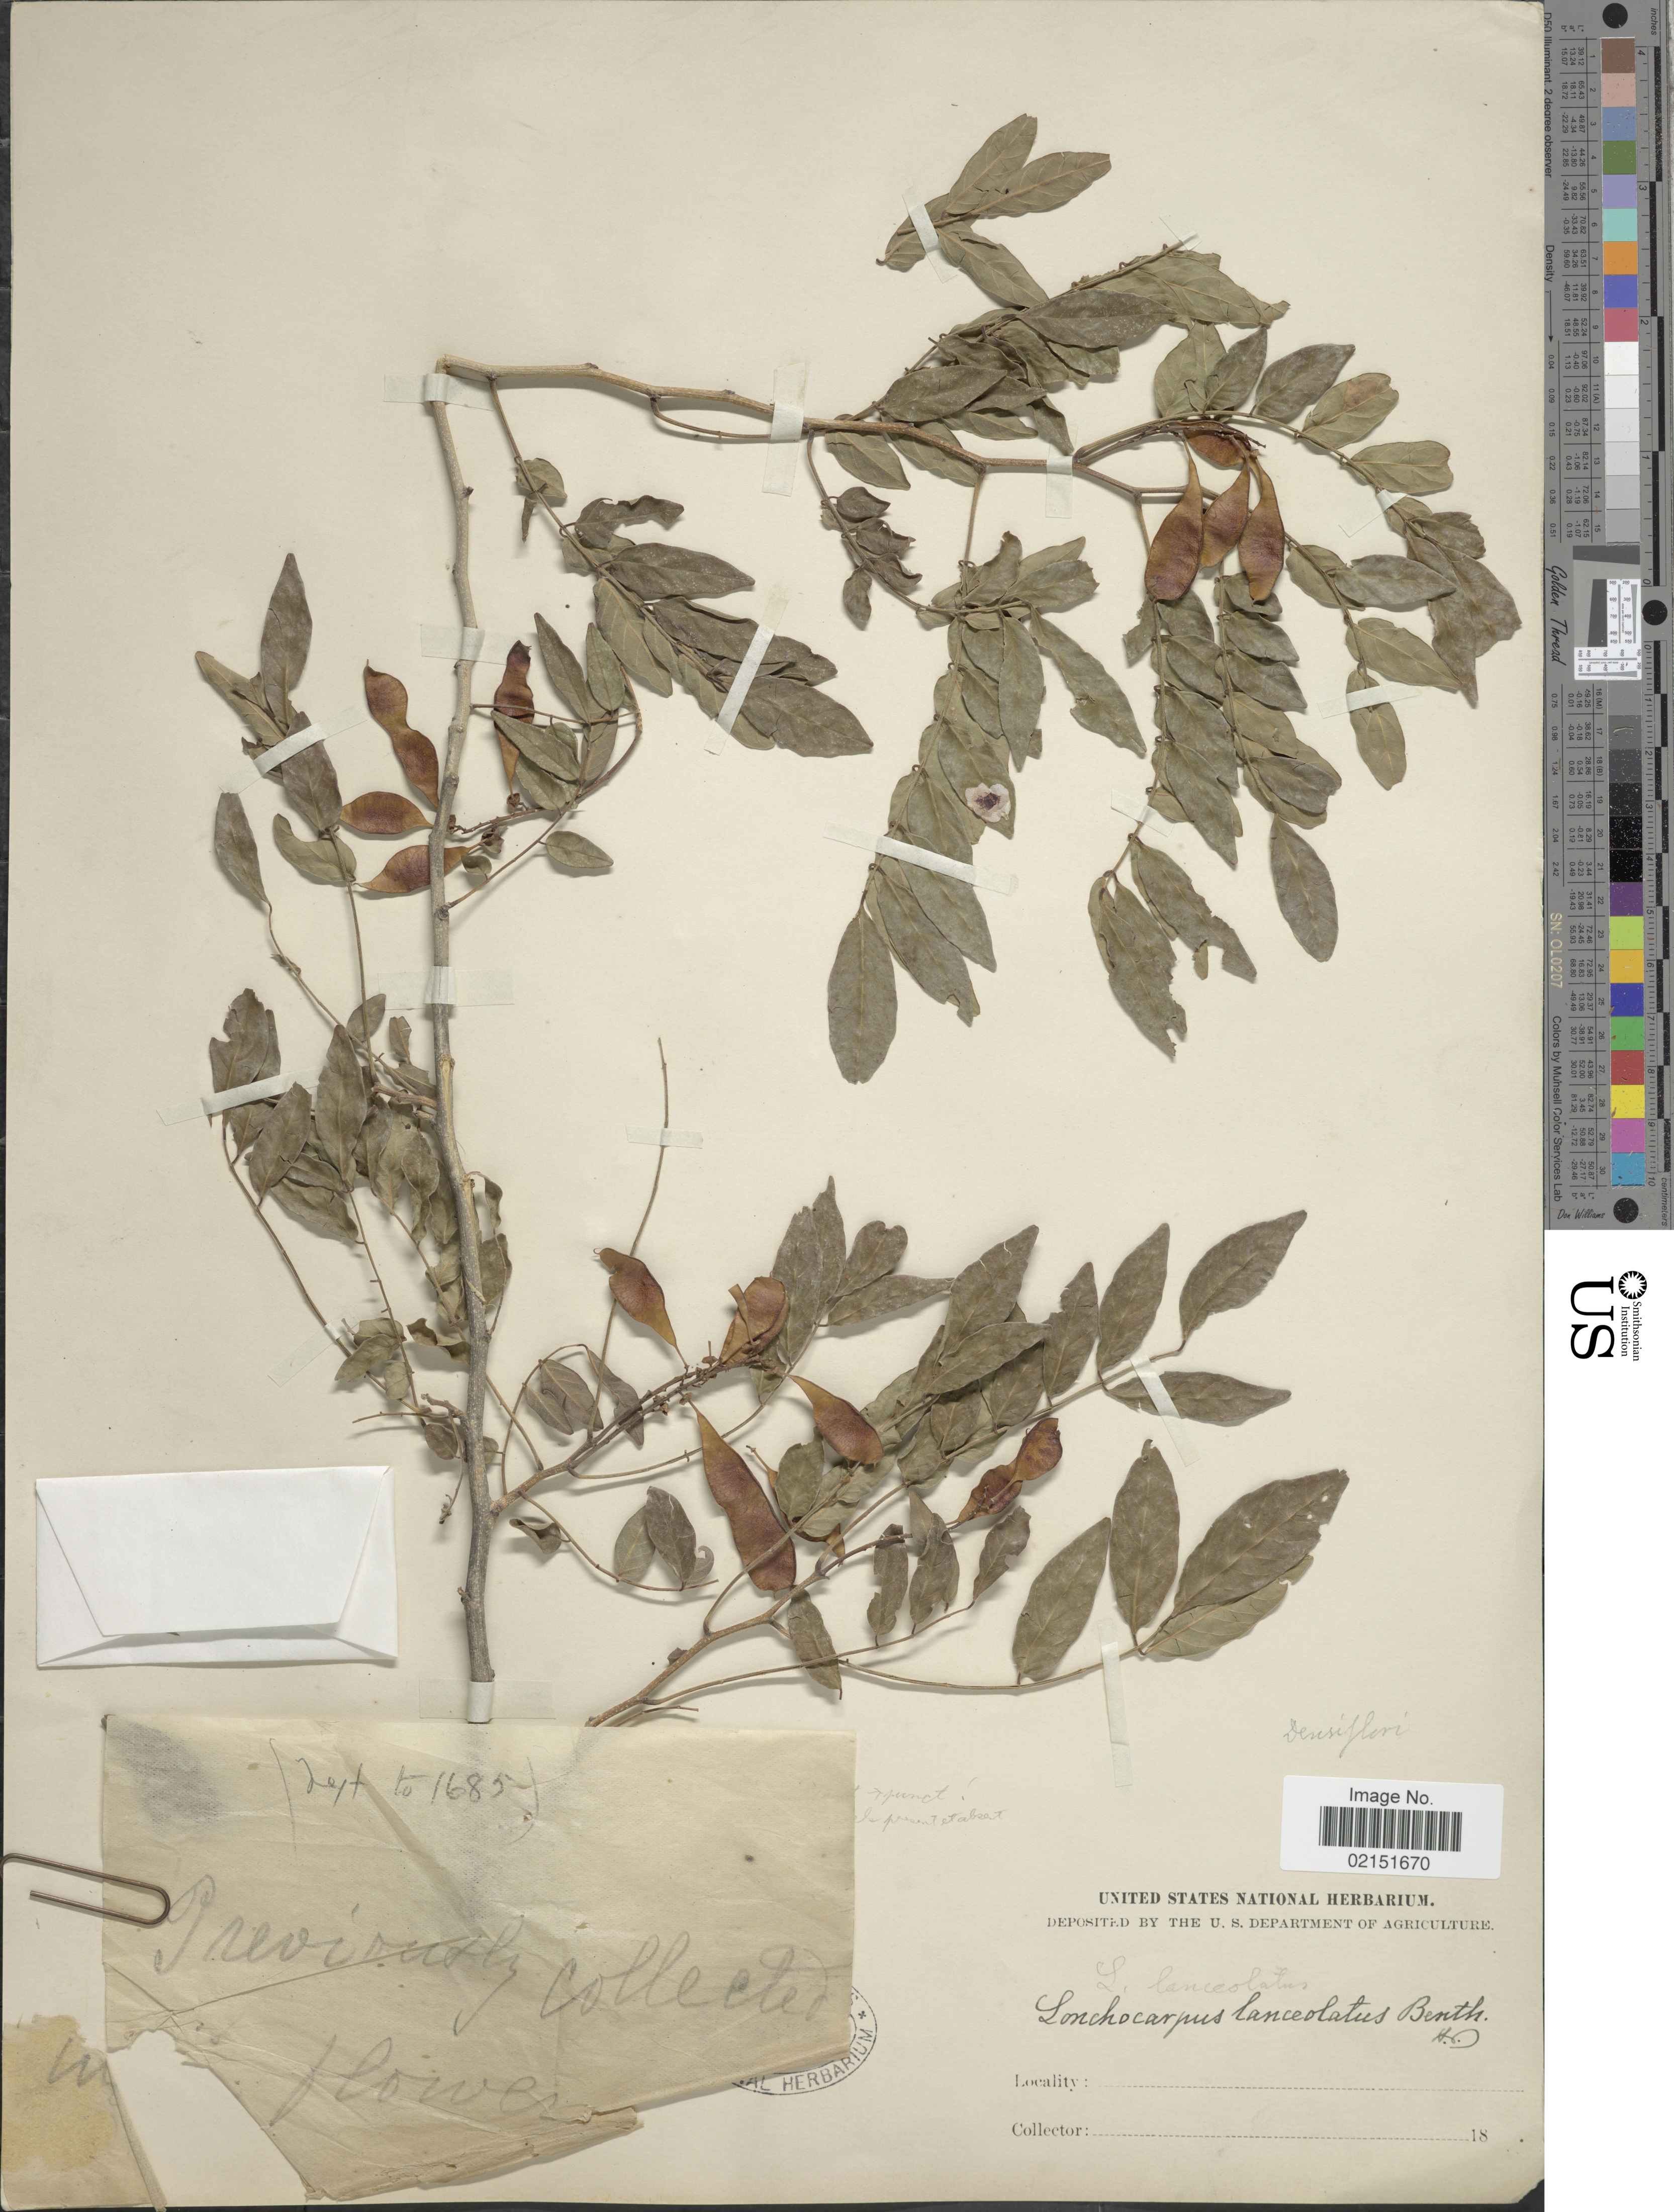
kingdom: Plantae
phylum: Tracheophyta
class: Magnoliopsida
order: Fabales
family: Fabaceae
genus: Lonchocarpus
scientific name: Lonchocarpus lanceolatus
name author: Benth.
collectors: ex herb. United States National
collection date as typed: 18